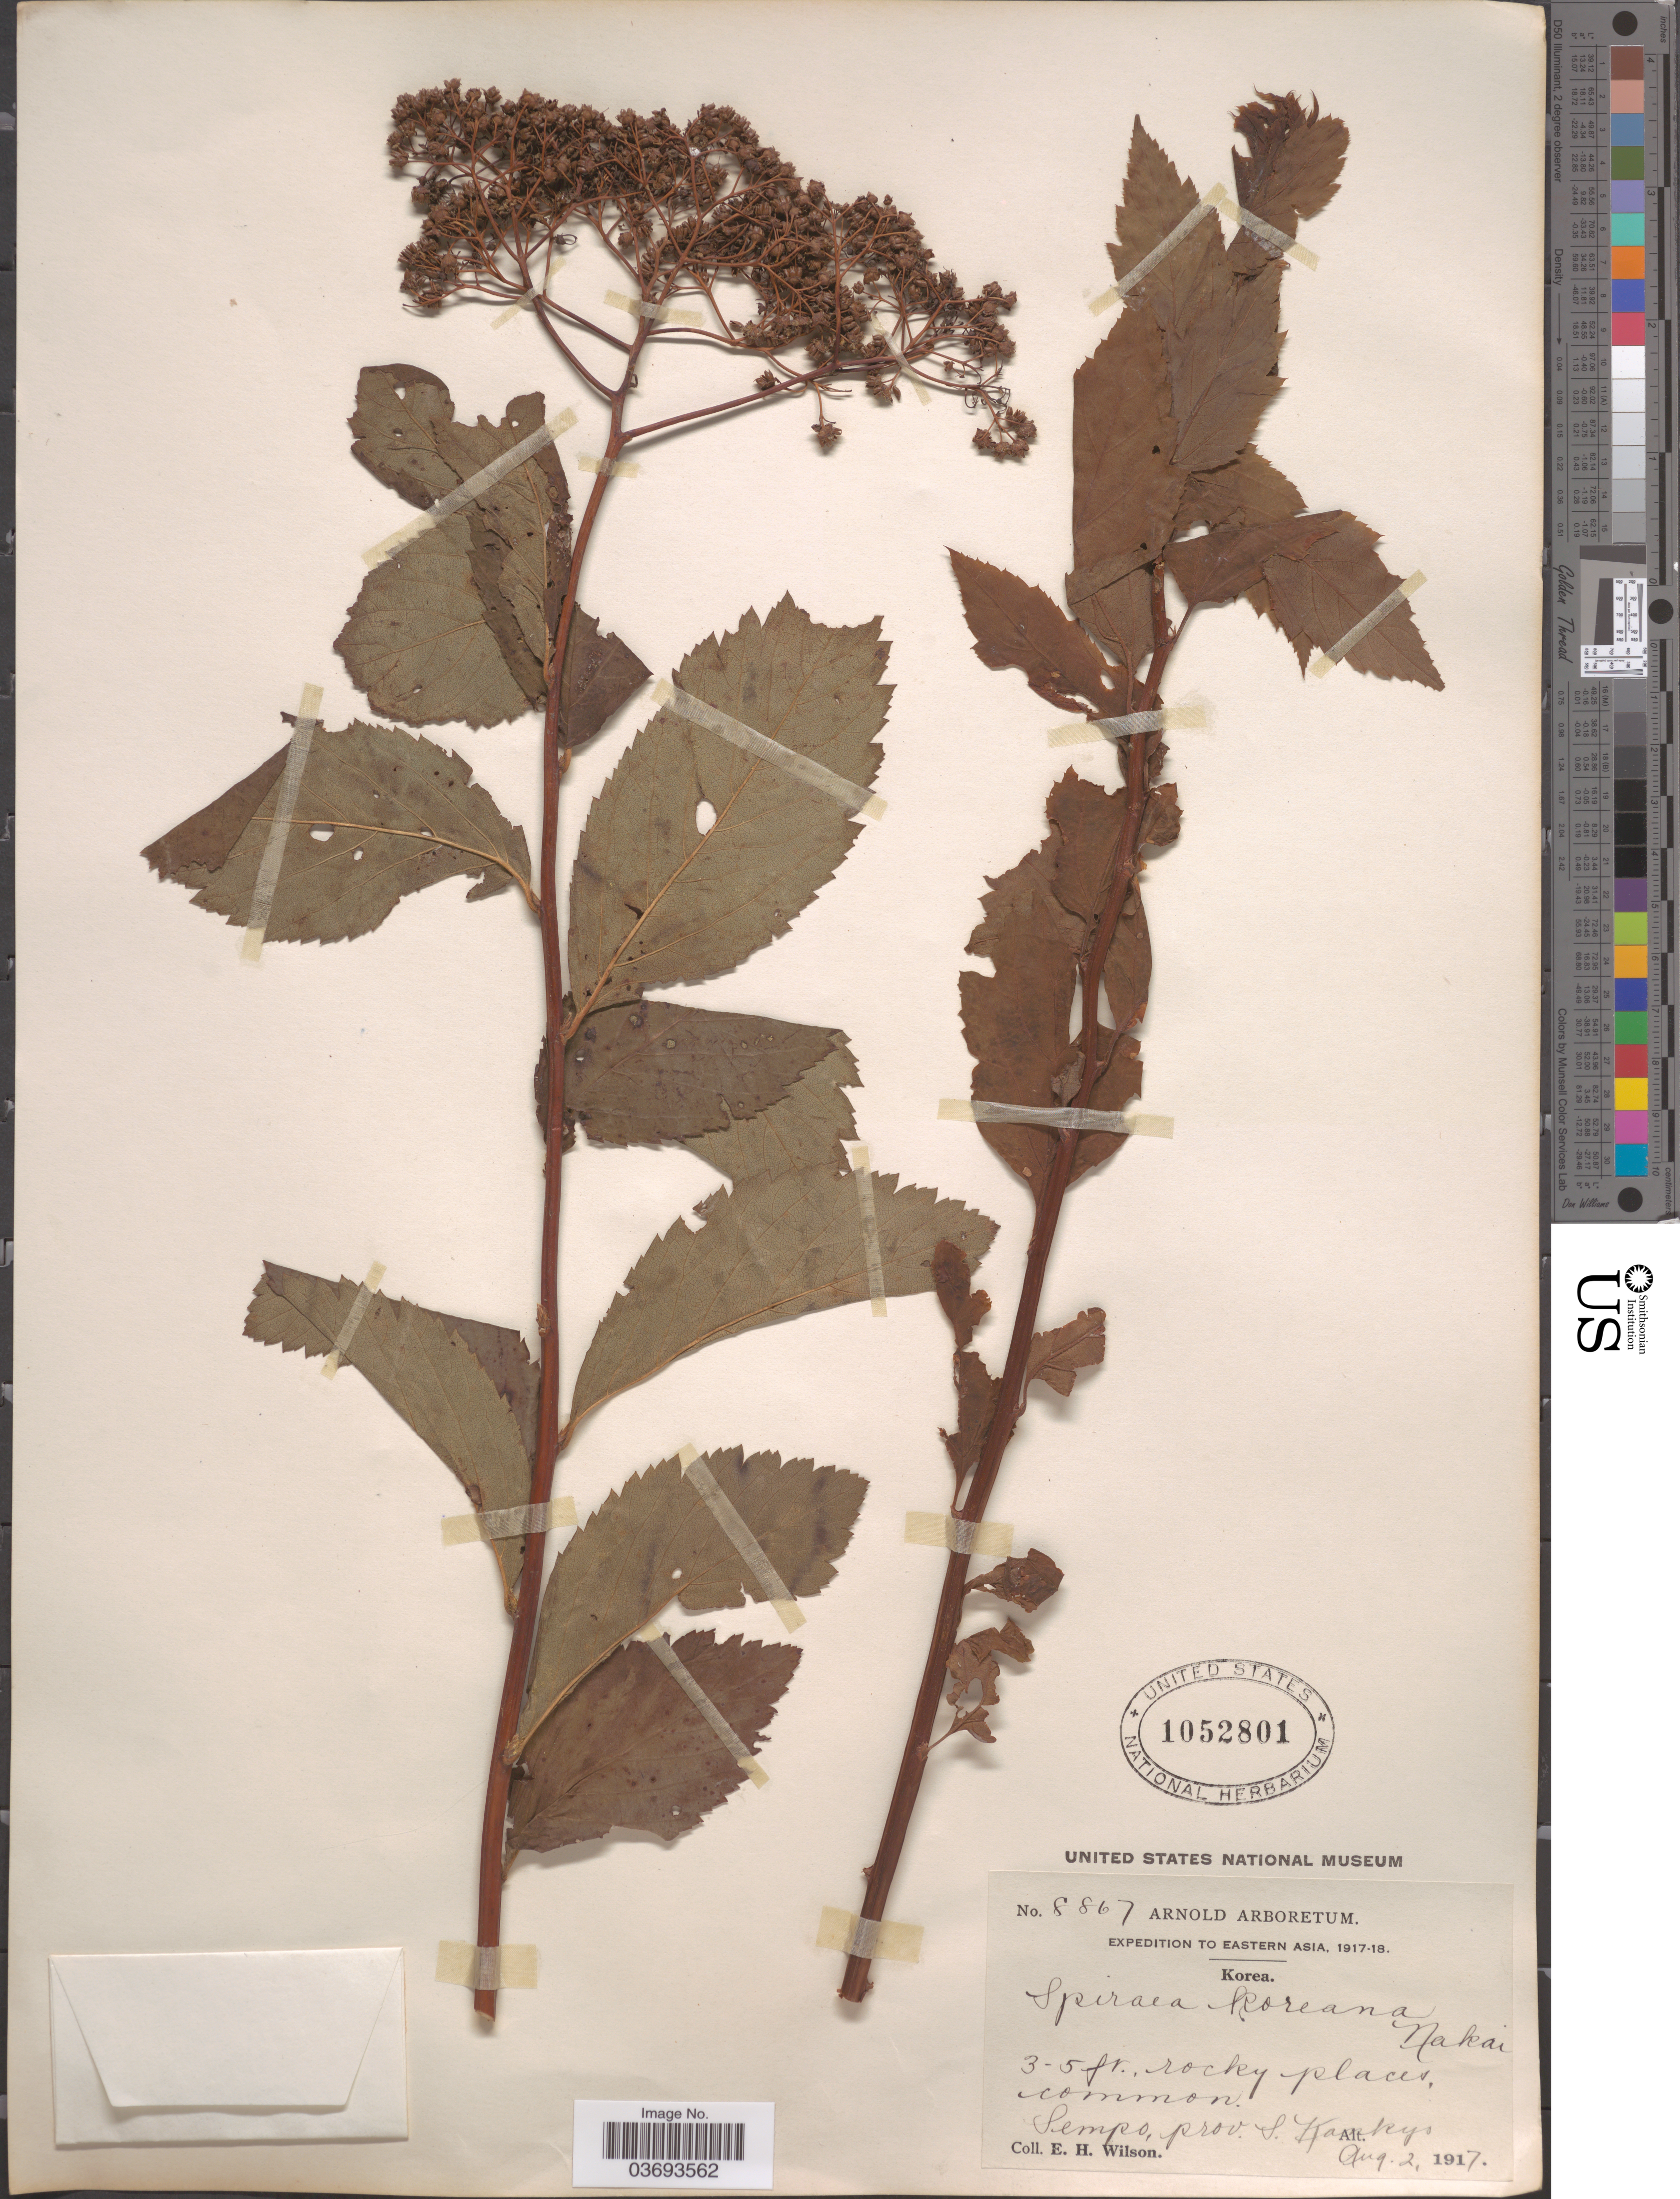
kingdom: Plantae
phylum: Tracheophyta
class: Magnoliopsida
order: Rosales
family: Rosaceae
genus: Spiraea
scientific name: Spiraea koreana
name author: Nakai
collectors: E. Wilson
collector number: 8867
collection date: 1917-08-02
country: North Korea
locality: Sempo, prov. S. Kankyo.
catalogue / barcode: US 1052801